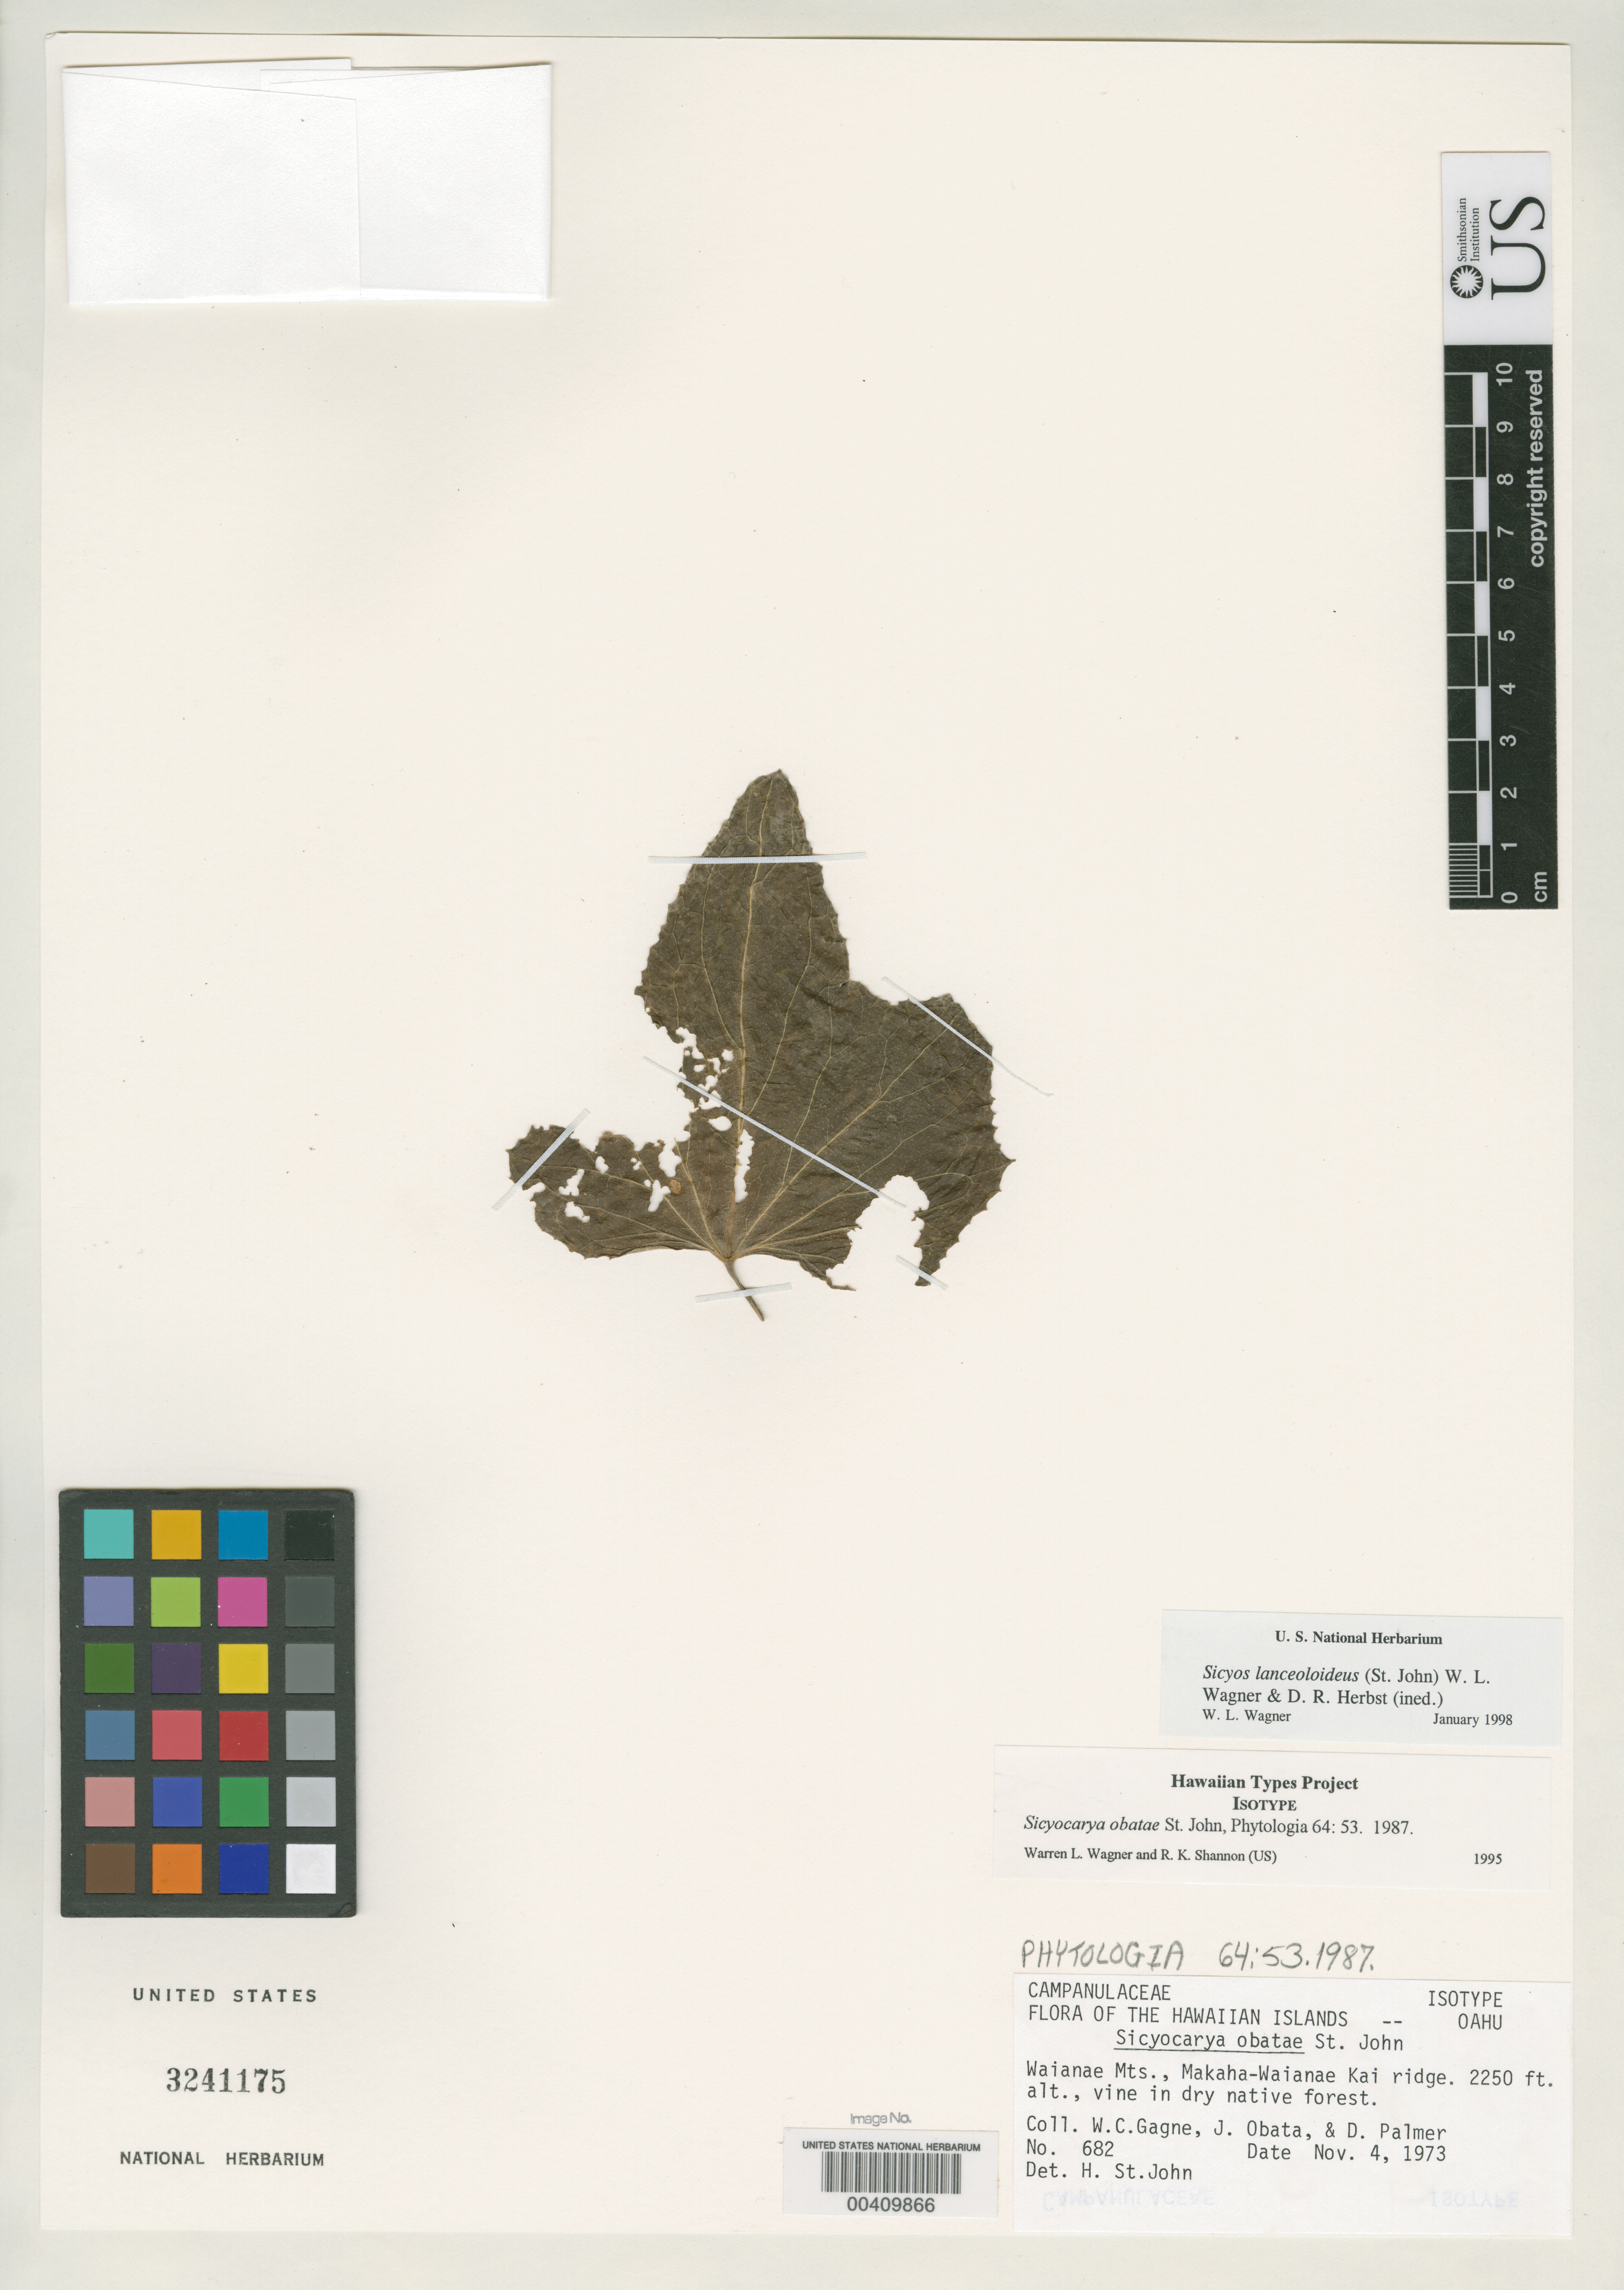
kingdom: Plantae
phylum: Tracheophyta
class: Magnoliopsida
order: Cucurbitales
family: Cucurbitaceae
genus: Sicyocarya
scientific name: Sicyocarya obatae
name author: H. St. John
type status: Isotype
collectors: W. Gagne, J. Obata & D. Palmer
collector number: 682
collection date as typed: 04 Apr 1973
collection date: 1973-04-04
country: United States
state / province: Hawaii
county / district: Honolulu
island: Oahu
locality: Waianae Mountains, Makaha-waianae Kai Ridge.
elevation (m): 686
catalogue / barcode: US 3241175